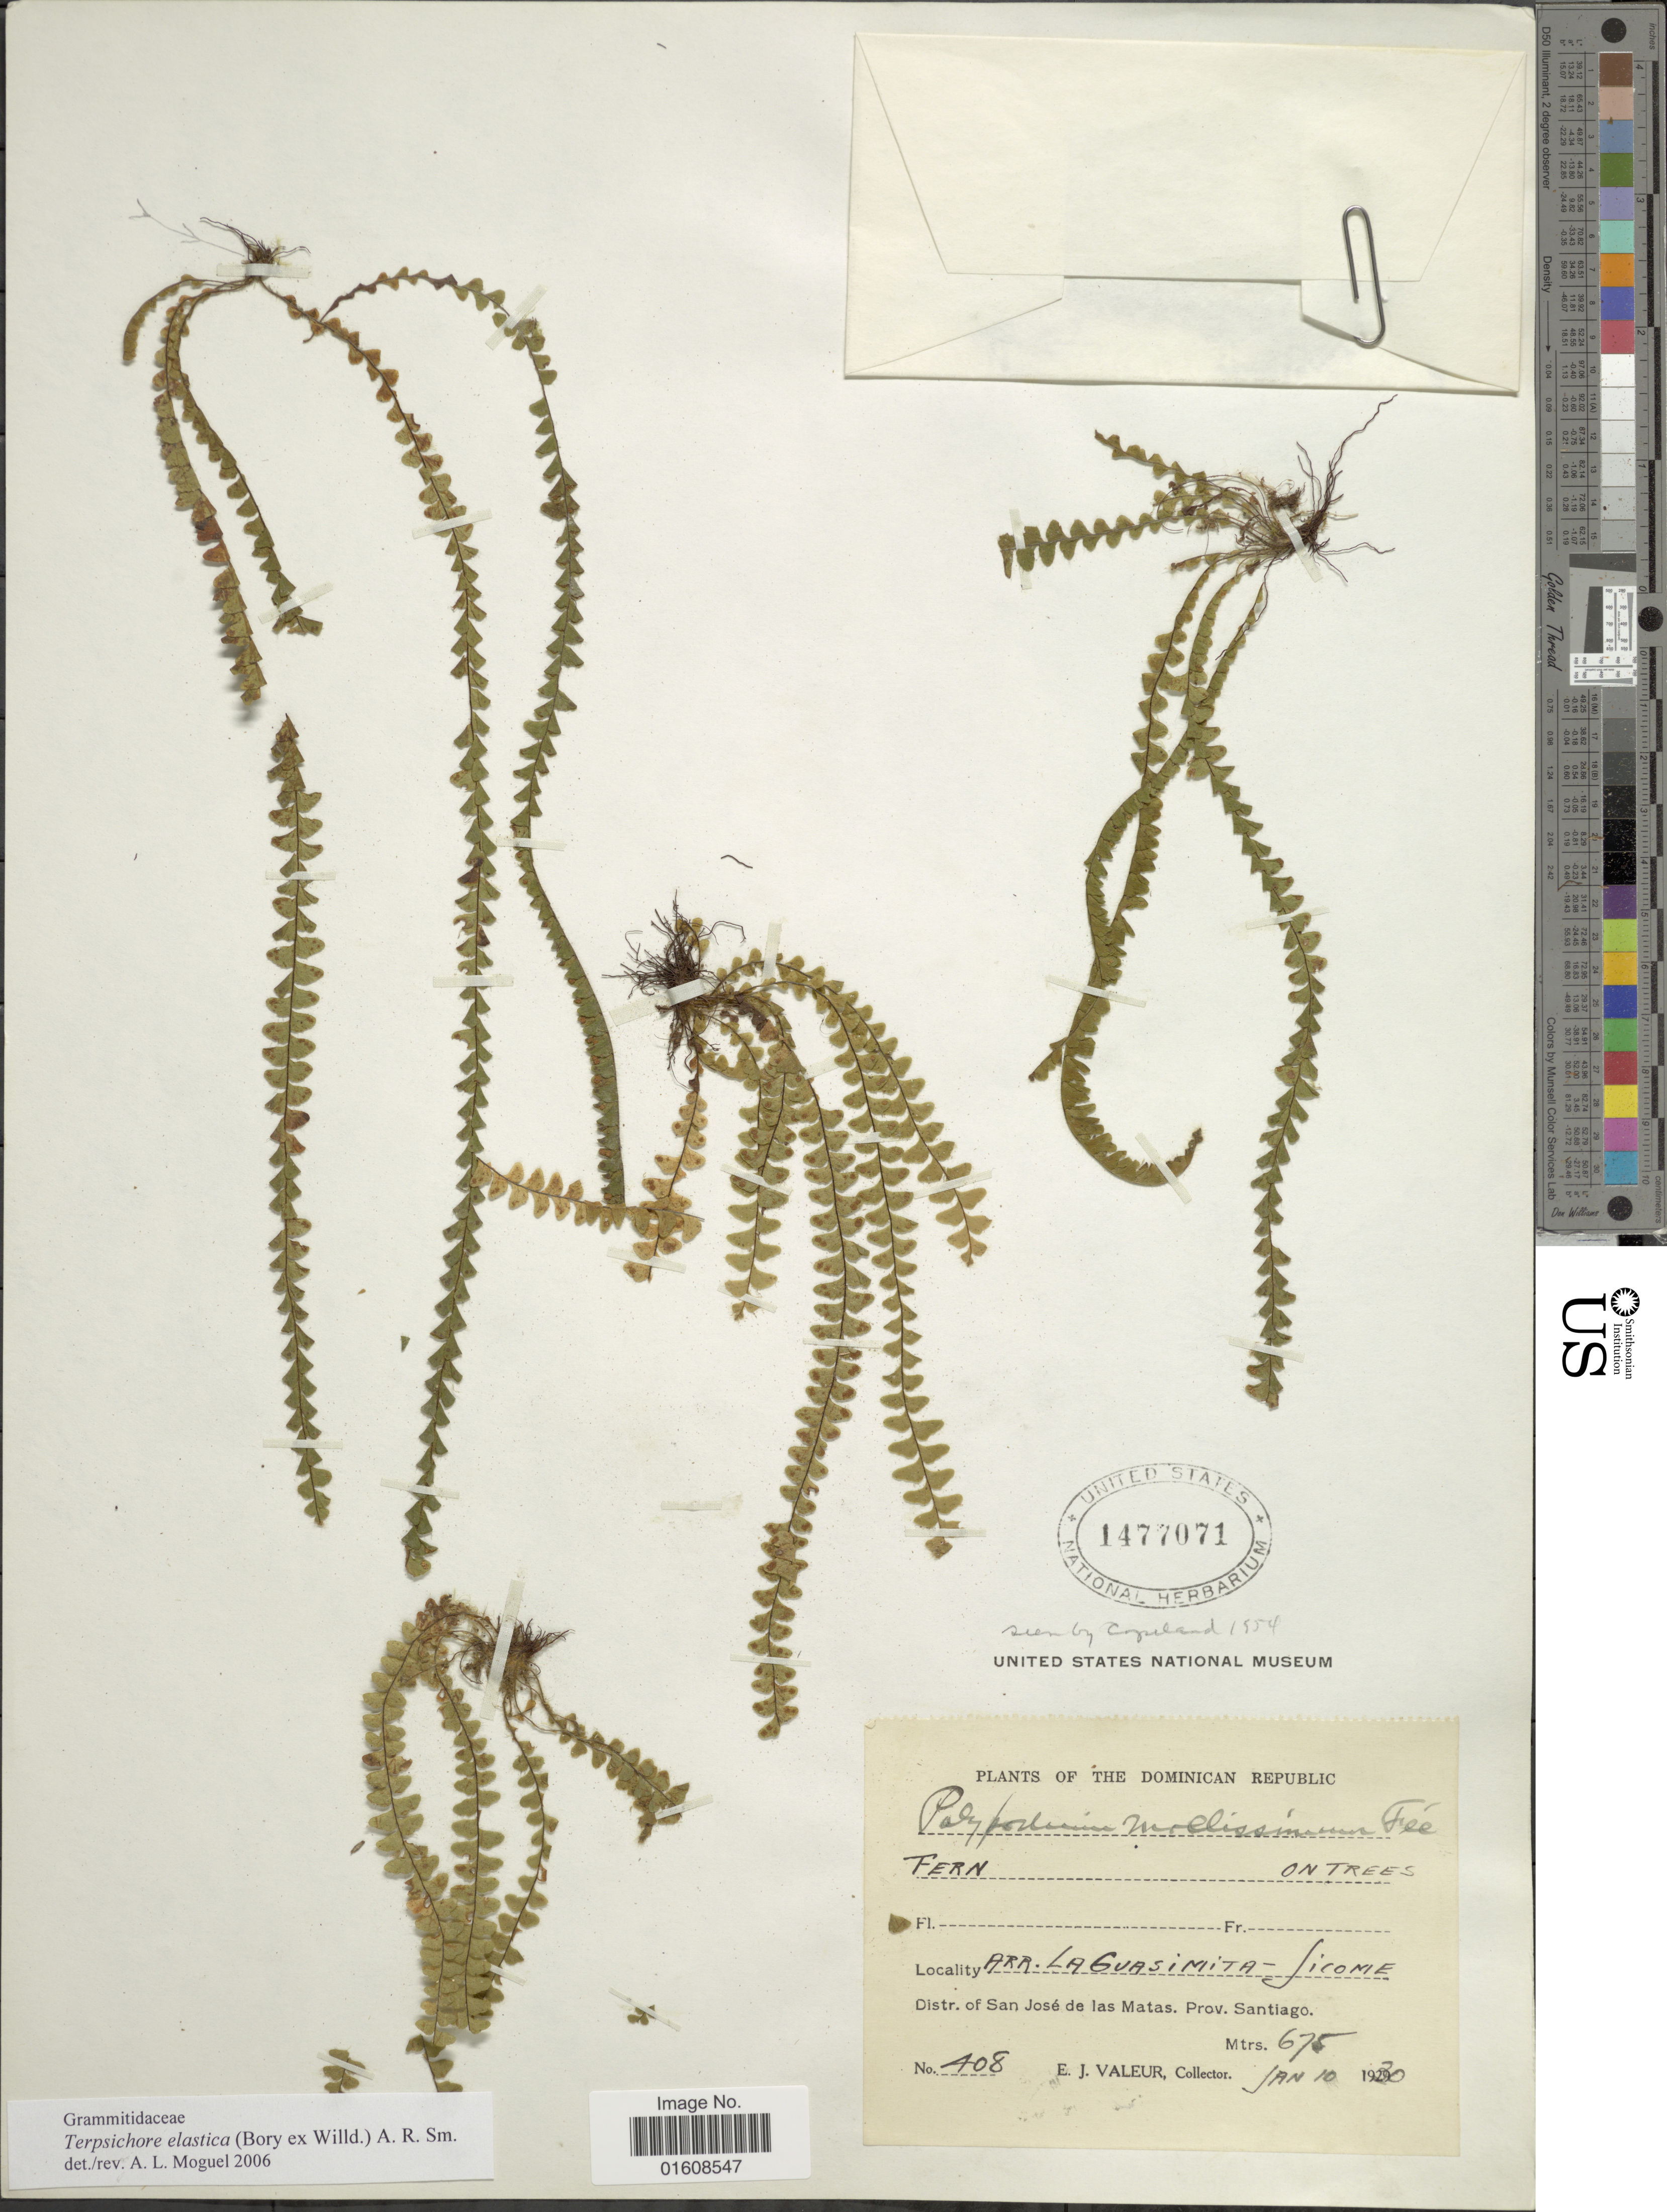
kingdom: Plantae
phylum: Tracheophyta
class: Polypodiopsida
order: Polypodiales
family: Polypodiaceae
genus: Alansmia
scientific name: Alansmia elastica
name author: (Bory ex Willd.) Moguel & M. Kessler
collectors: E. Valeur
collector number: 408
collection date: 1930-01-10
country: Dominican Republic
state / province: Santiago Rodríguez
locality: Arr. Laguasimita-Jicome. Distr. of San José de las Matas. Prov. Santiago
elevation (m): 675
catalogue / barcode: US 1477071